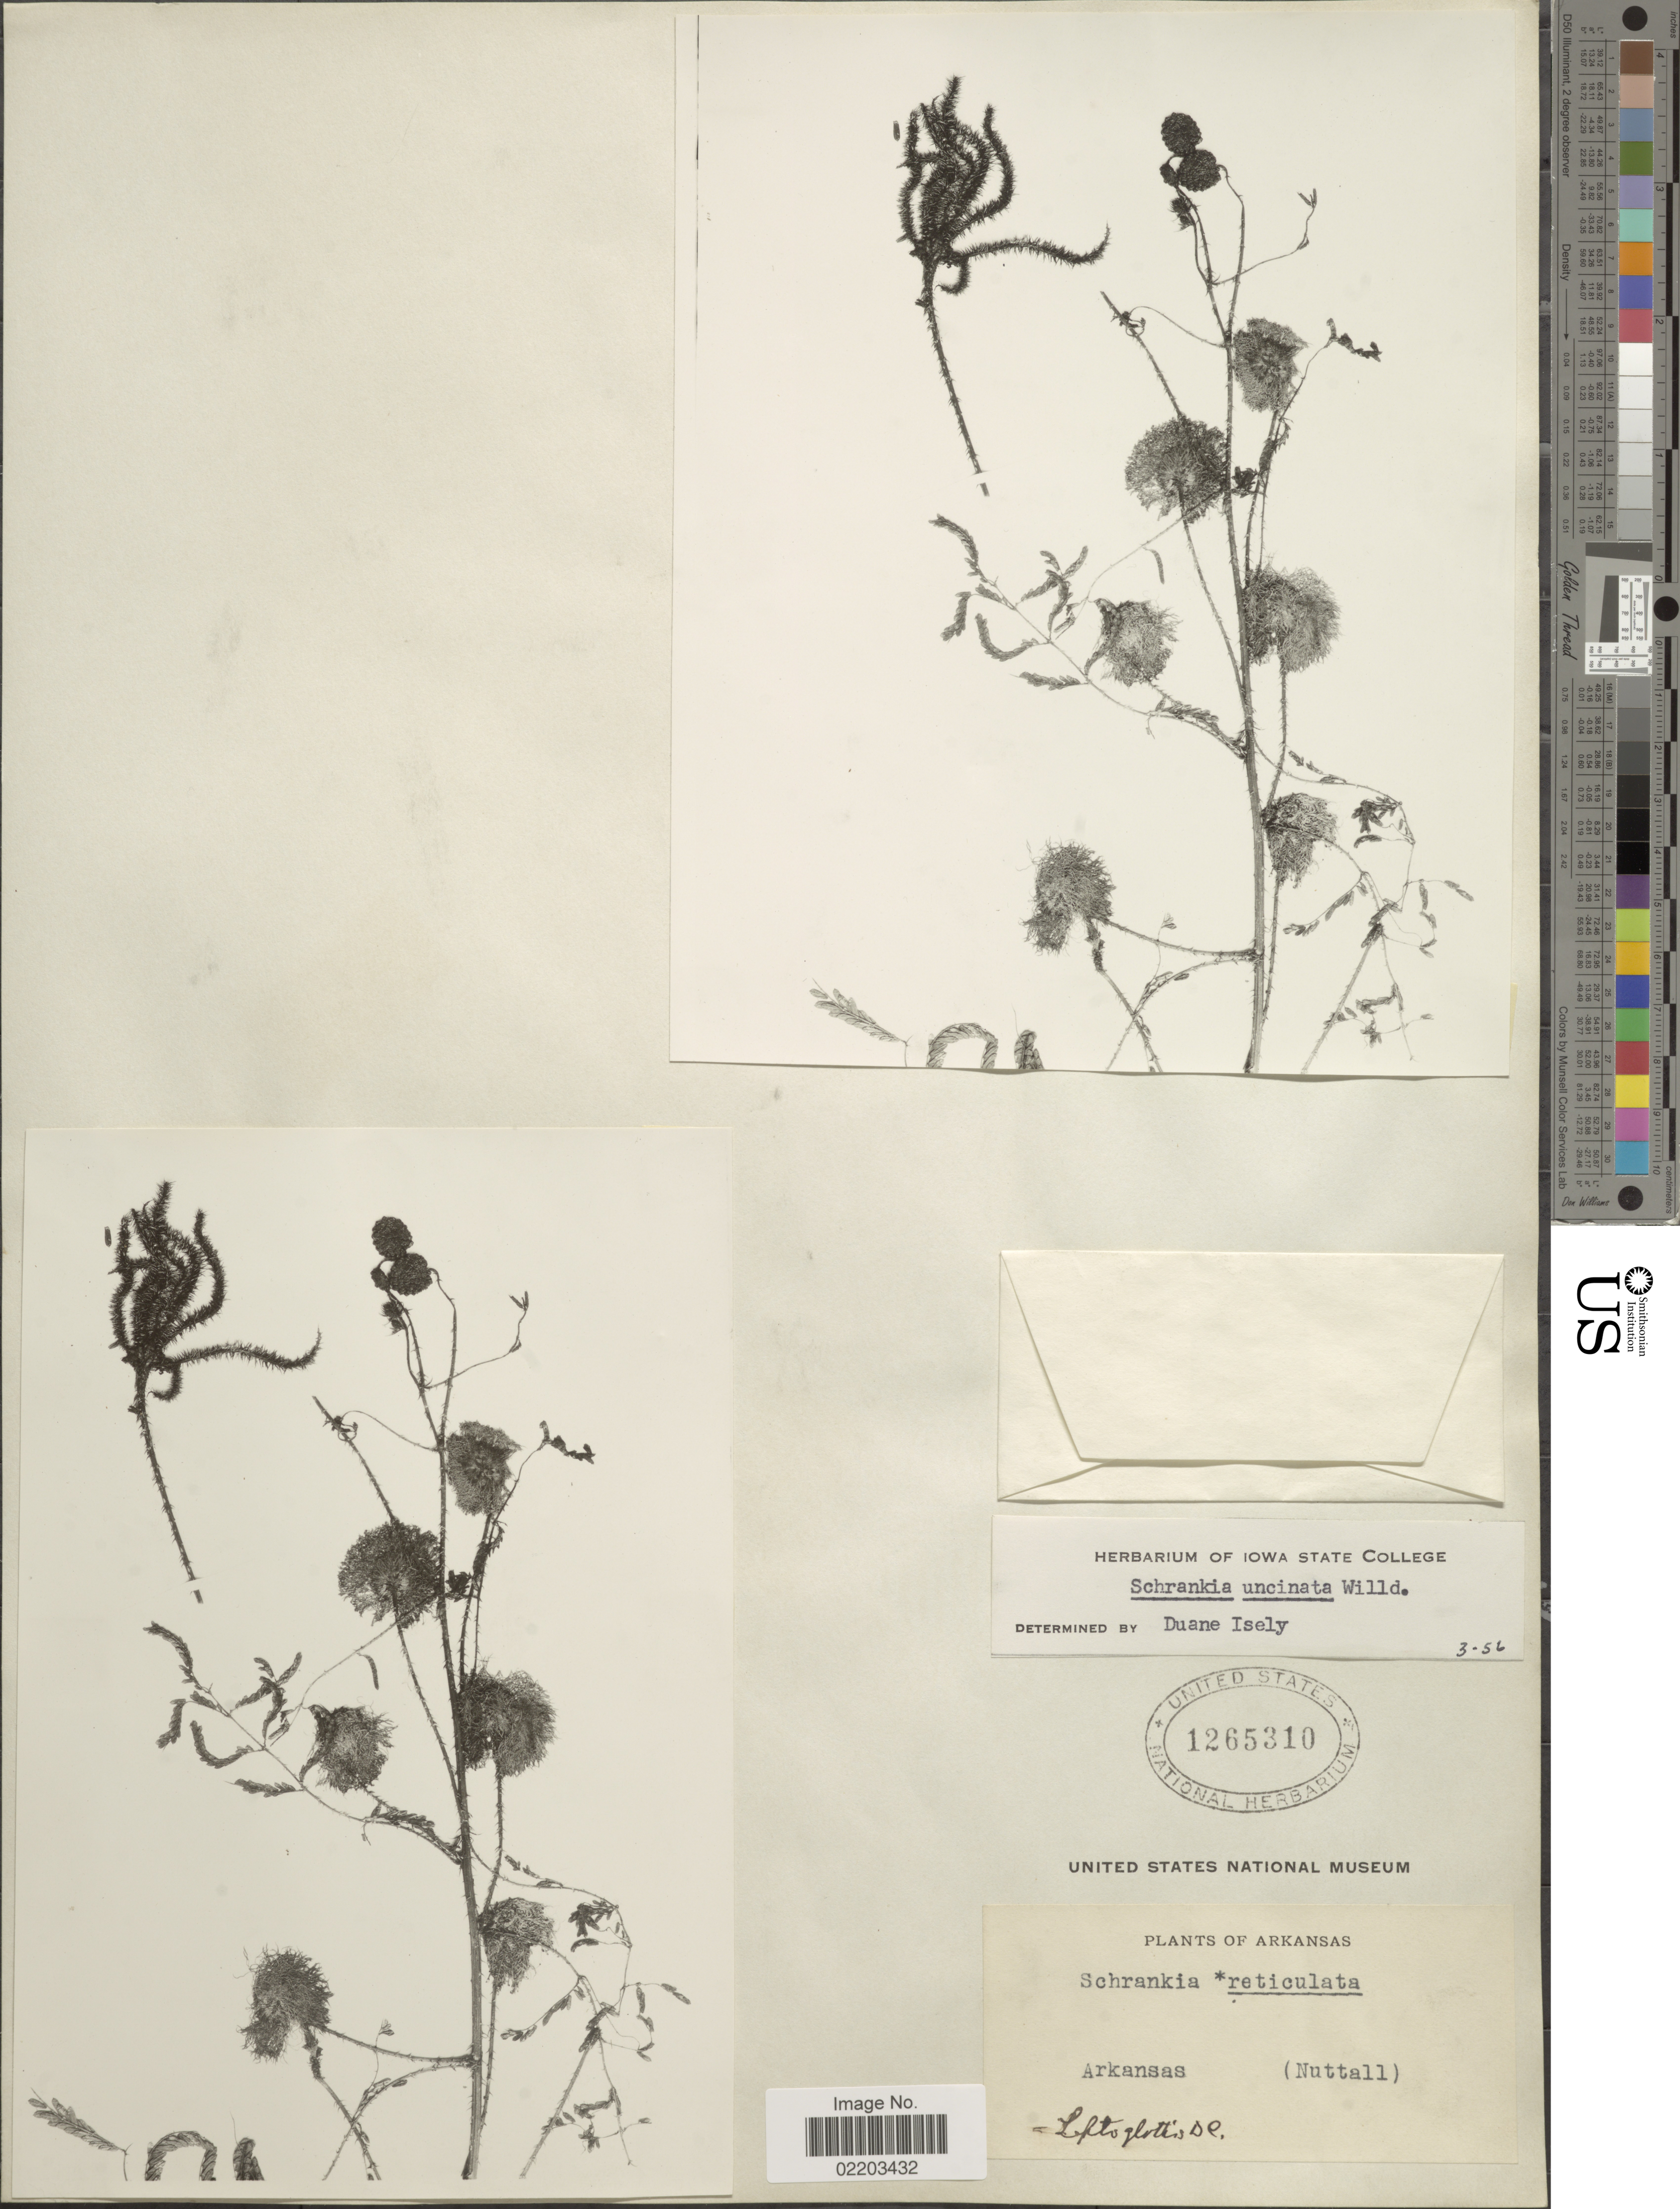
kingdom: Plantae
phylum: Tracheophyta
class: Magnoliopsida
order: Fabales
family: Fabaceae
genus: Mimosa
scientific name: Mimosa nuttallii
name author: (DC.) B.L. Turner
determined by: Strong, M. T., (US), Smithsonian Institution - National Museum of Natural History (UNITED STATES)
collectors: T. Nuttall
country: United States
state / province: Arkansas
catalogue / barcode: US 1265310